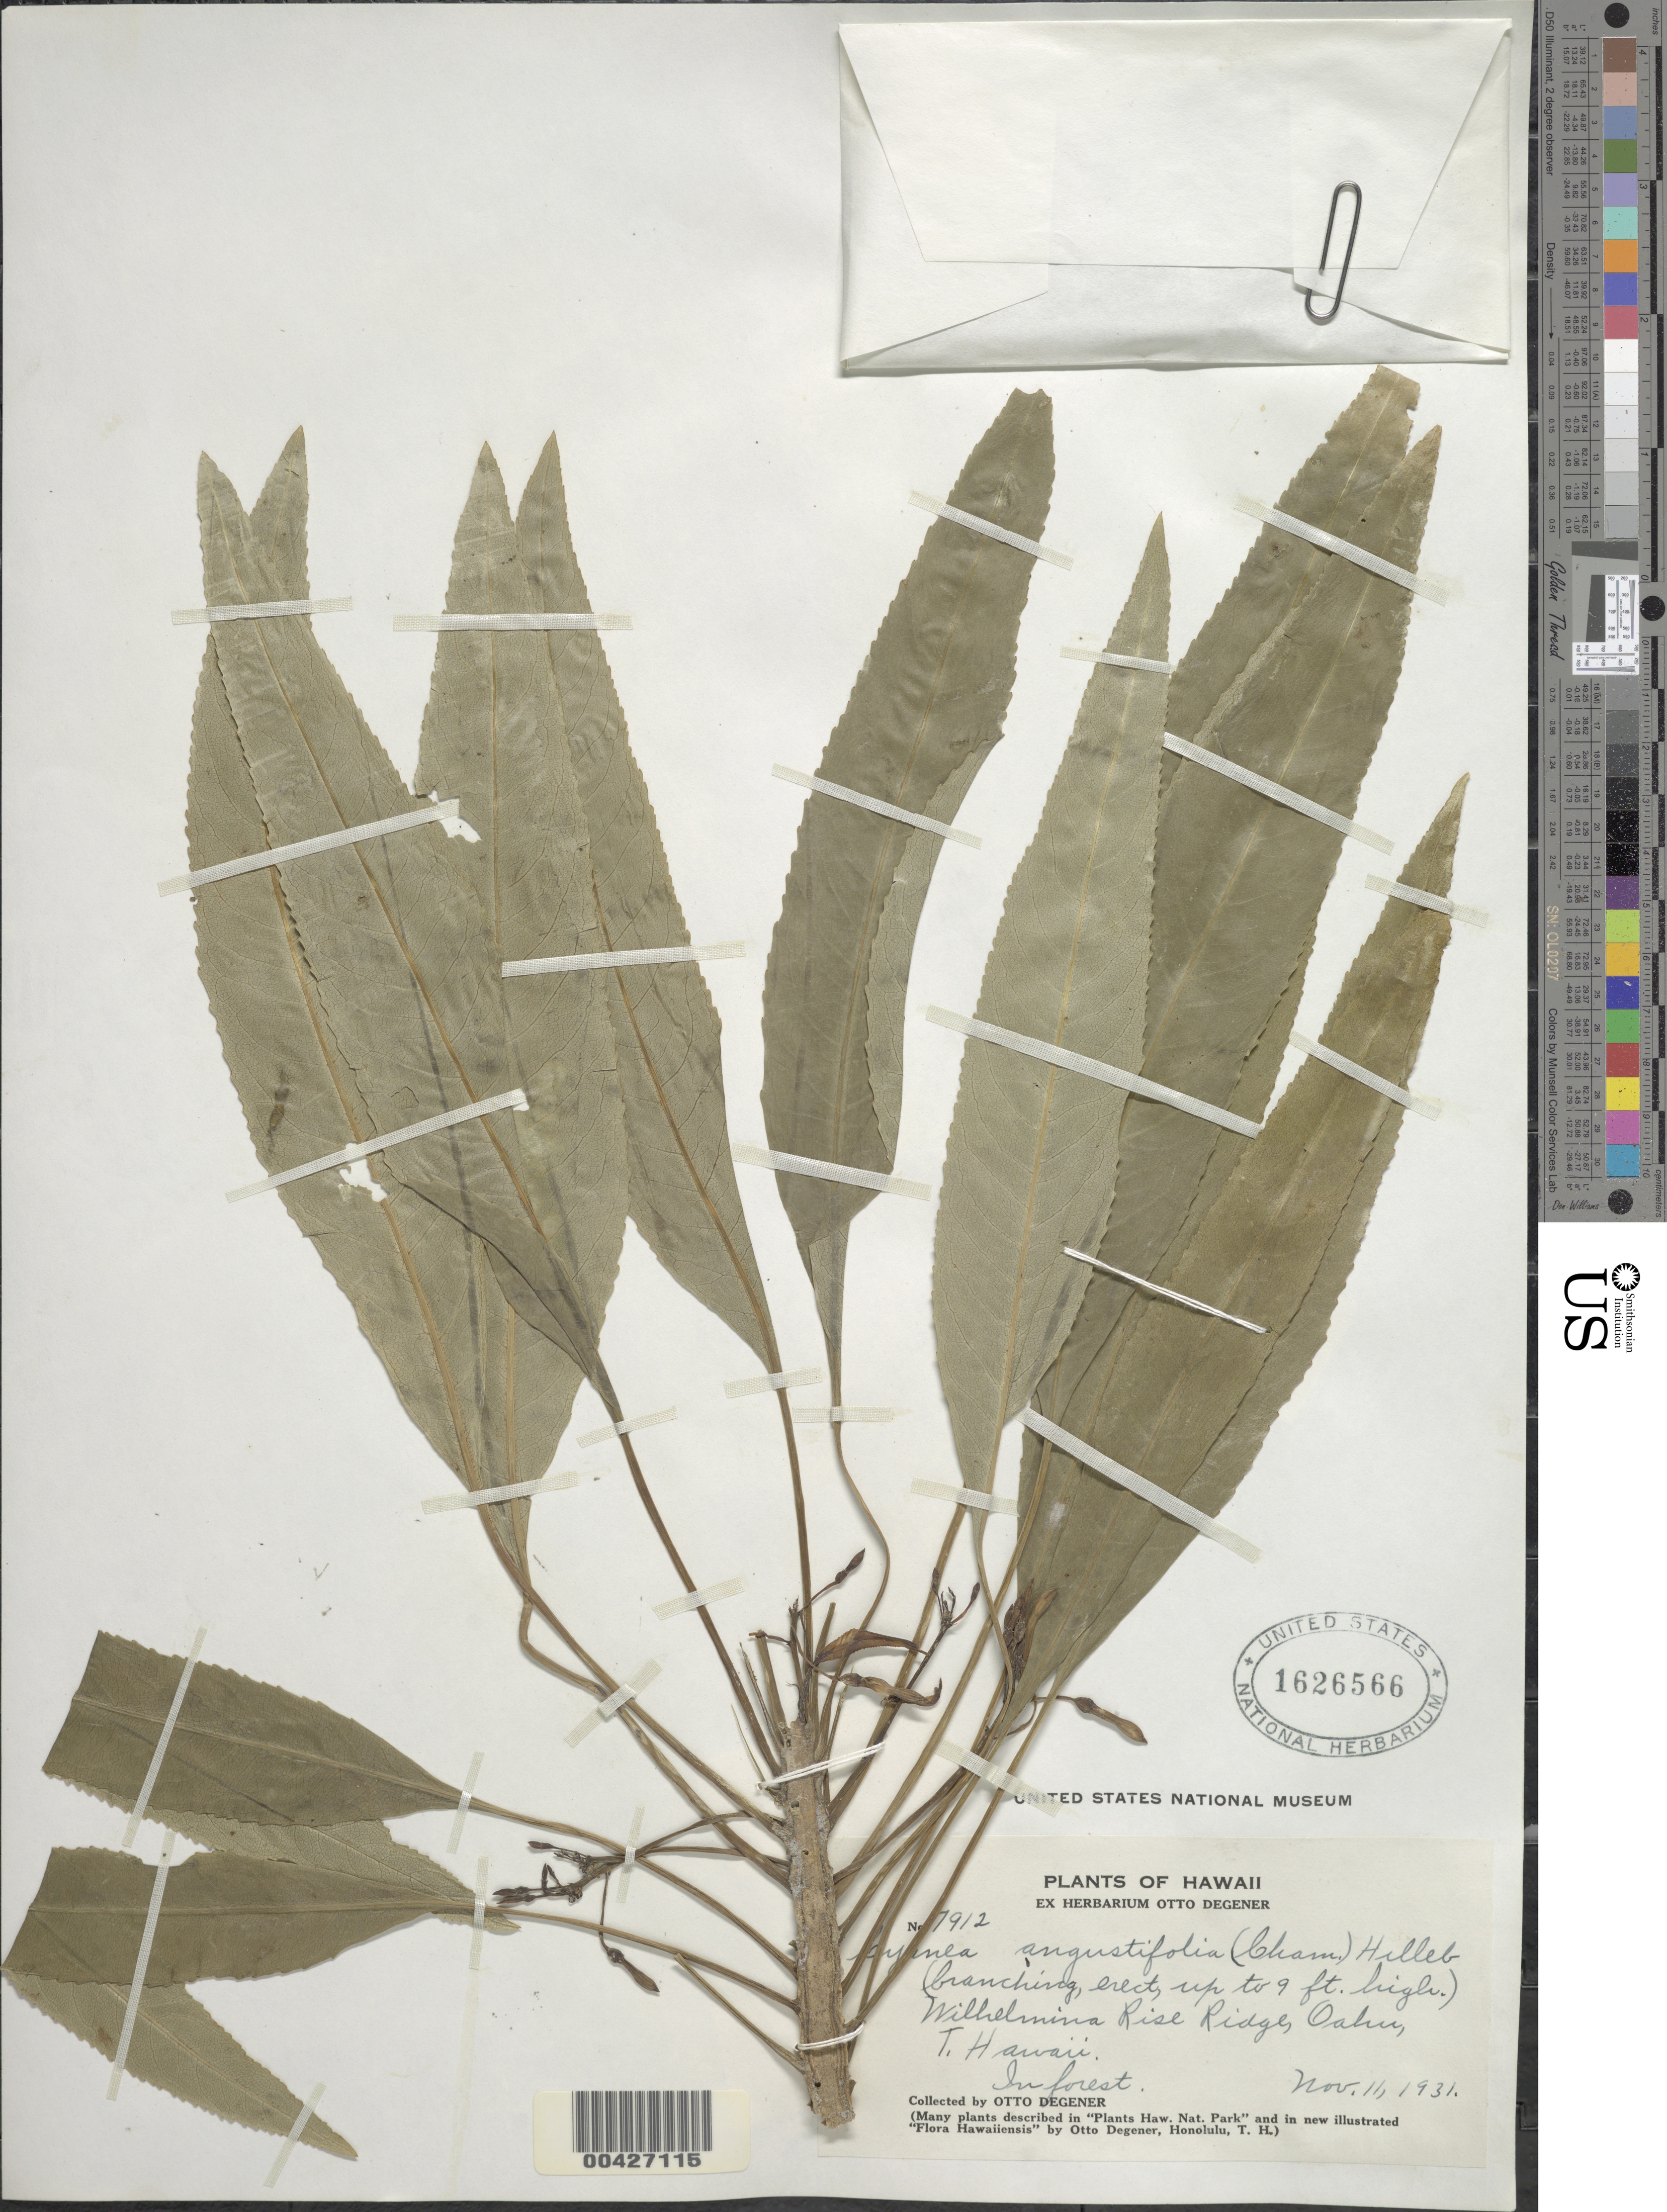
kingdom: Plantae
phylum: Tracheophyta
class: Magnoliopsida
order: Asterales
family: Campanulaceae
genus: Cyanea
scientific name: Cyanea angustifolia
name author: (Cham.) Hillebr.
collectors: O. Degener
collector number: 7912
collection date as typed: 11 Nov 1931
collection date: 1931-11-11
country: United States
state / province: Hawaii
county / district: Honolulu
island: Oahu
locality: Wilhelmina Rise Ridge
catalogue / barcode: US 1626566